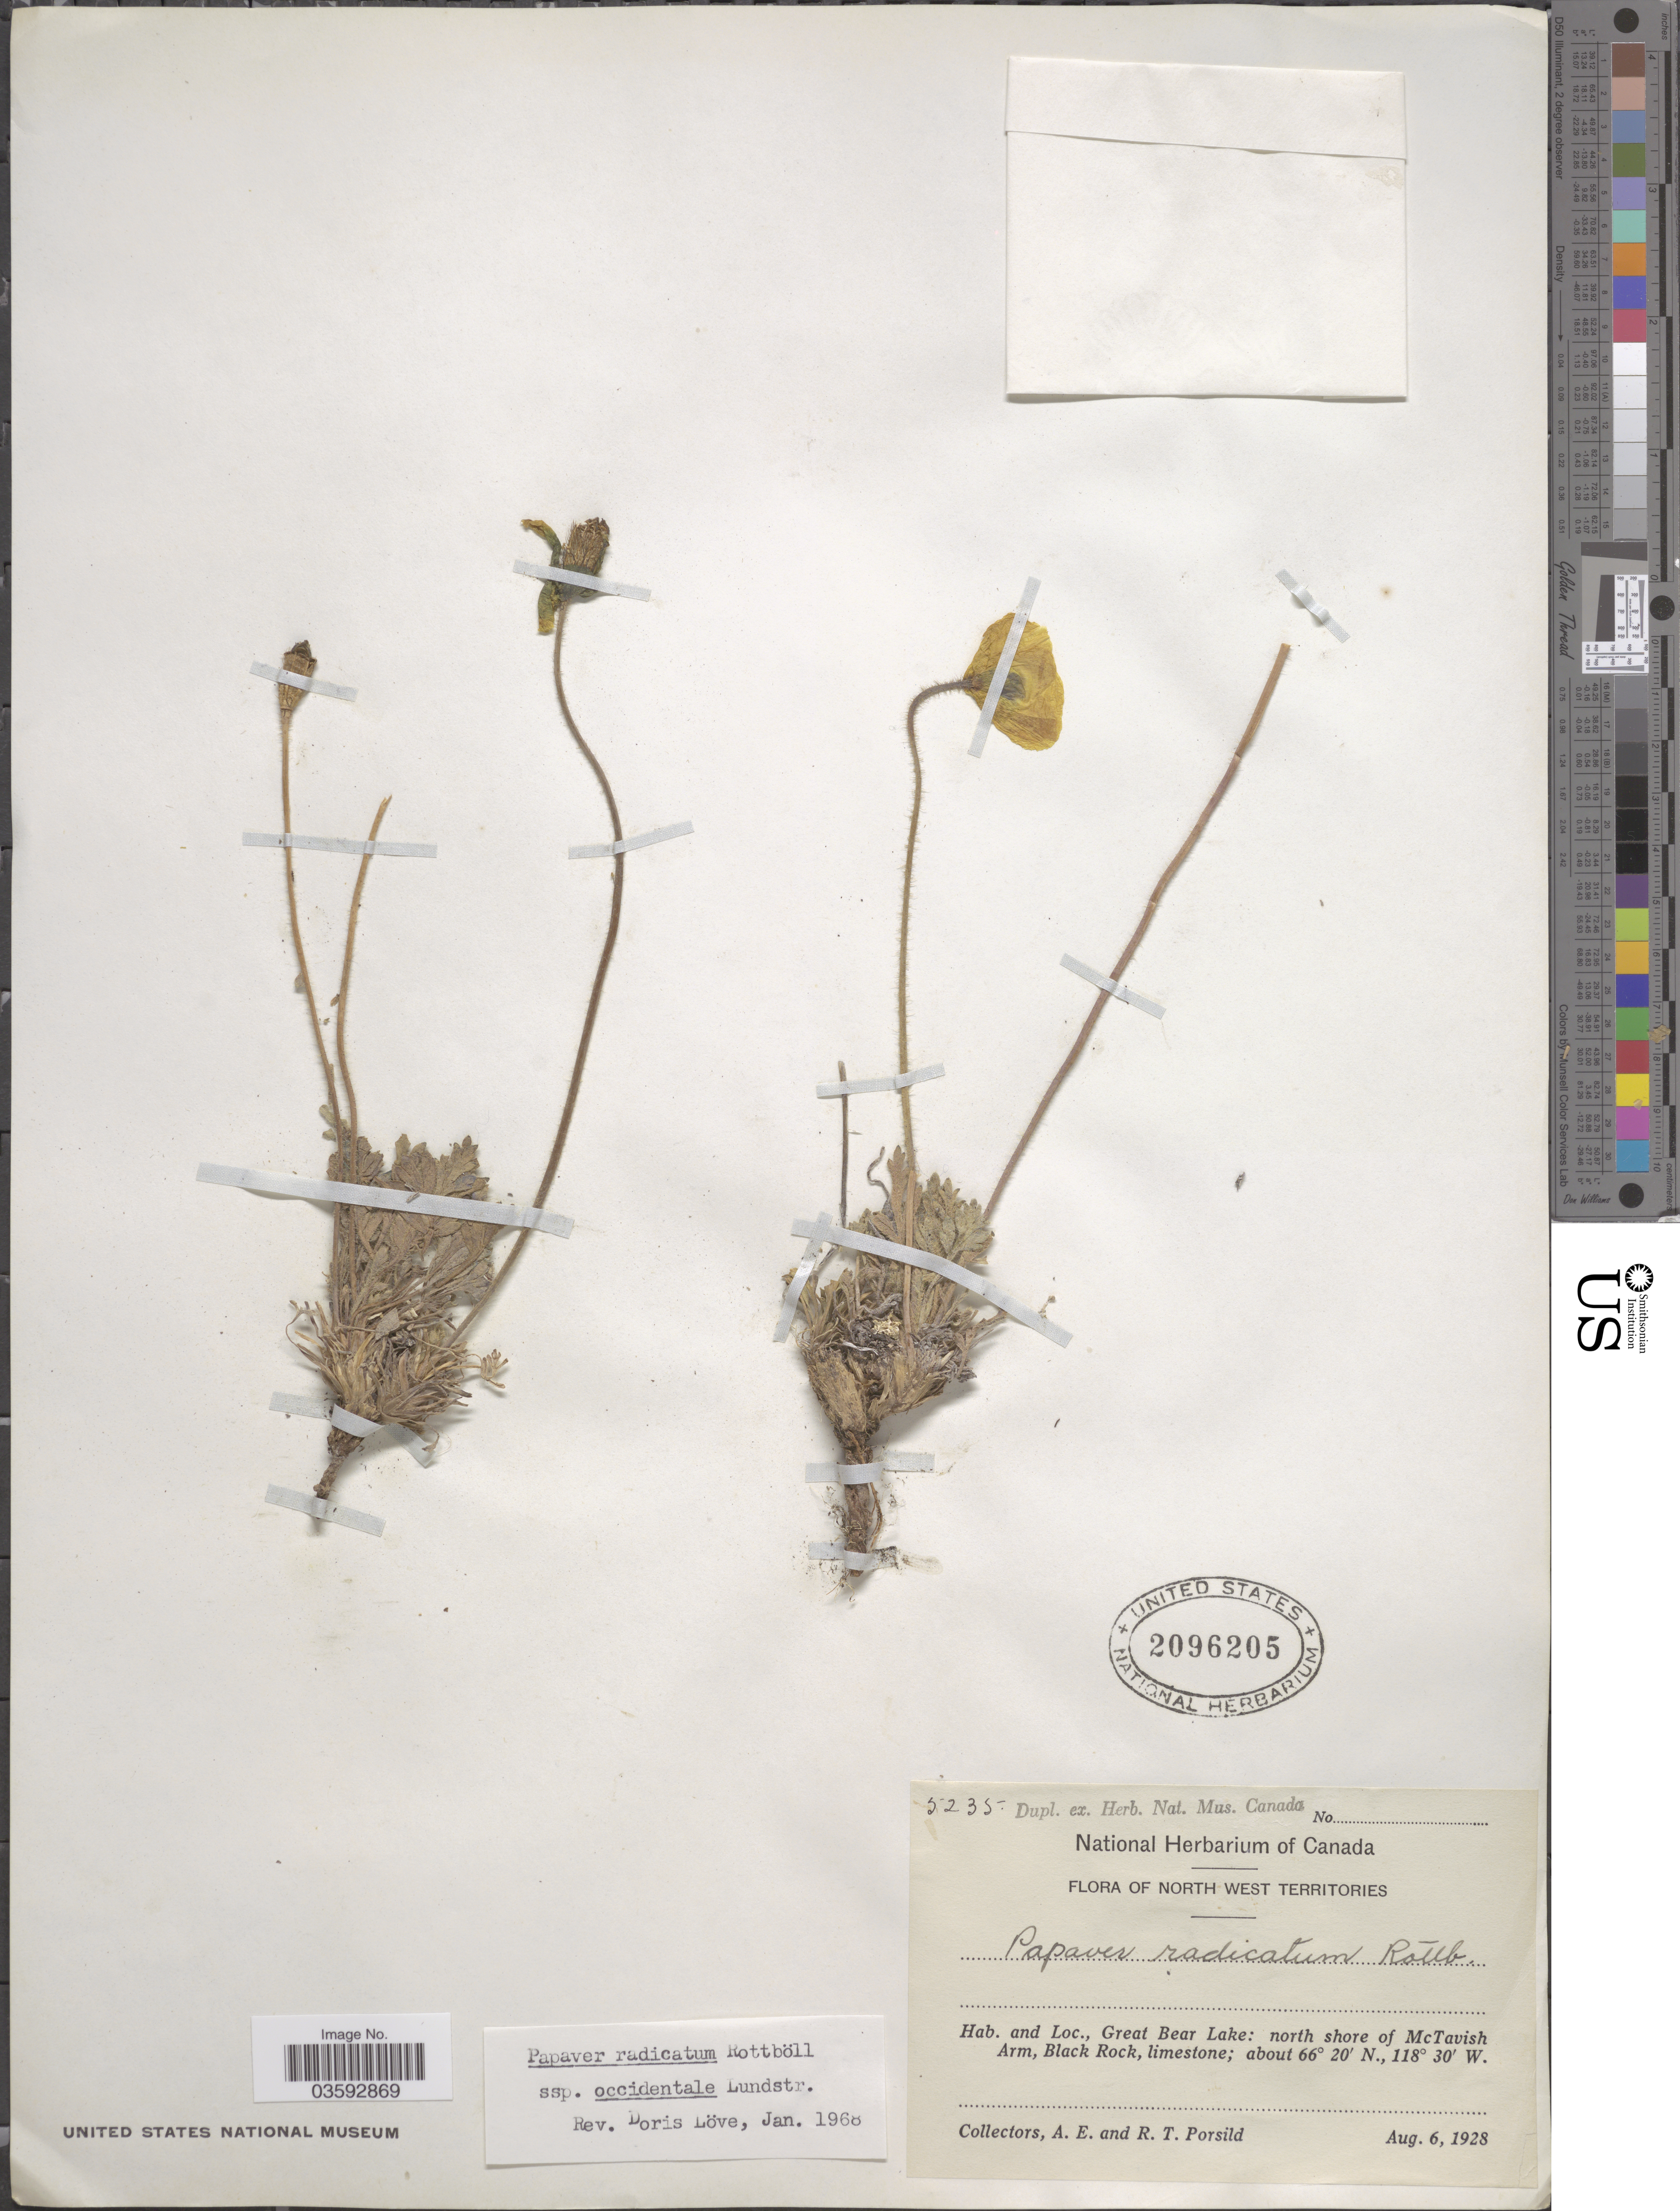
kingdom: Plantae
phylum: Tracheophyta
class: Magnoliopsida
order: Ranunculales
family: Papaveraceae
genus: Papaver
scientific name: Papaver radicatum subsp. occidentale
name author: Lundstr.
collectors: A. E. Porsild & R. T. Porsild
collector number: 5235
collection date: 1928-08-06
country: Canada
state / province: Northwest Territories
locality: Great Bear Lake: north shore of McTavish Arm, Black Rock.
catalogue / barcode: US 2096205